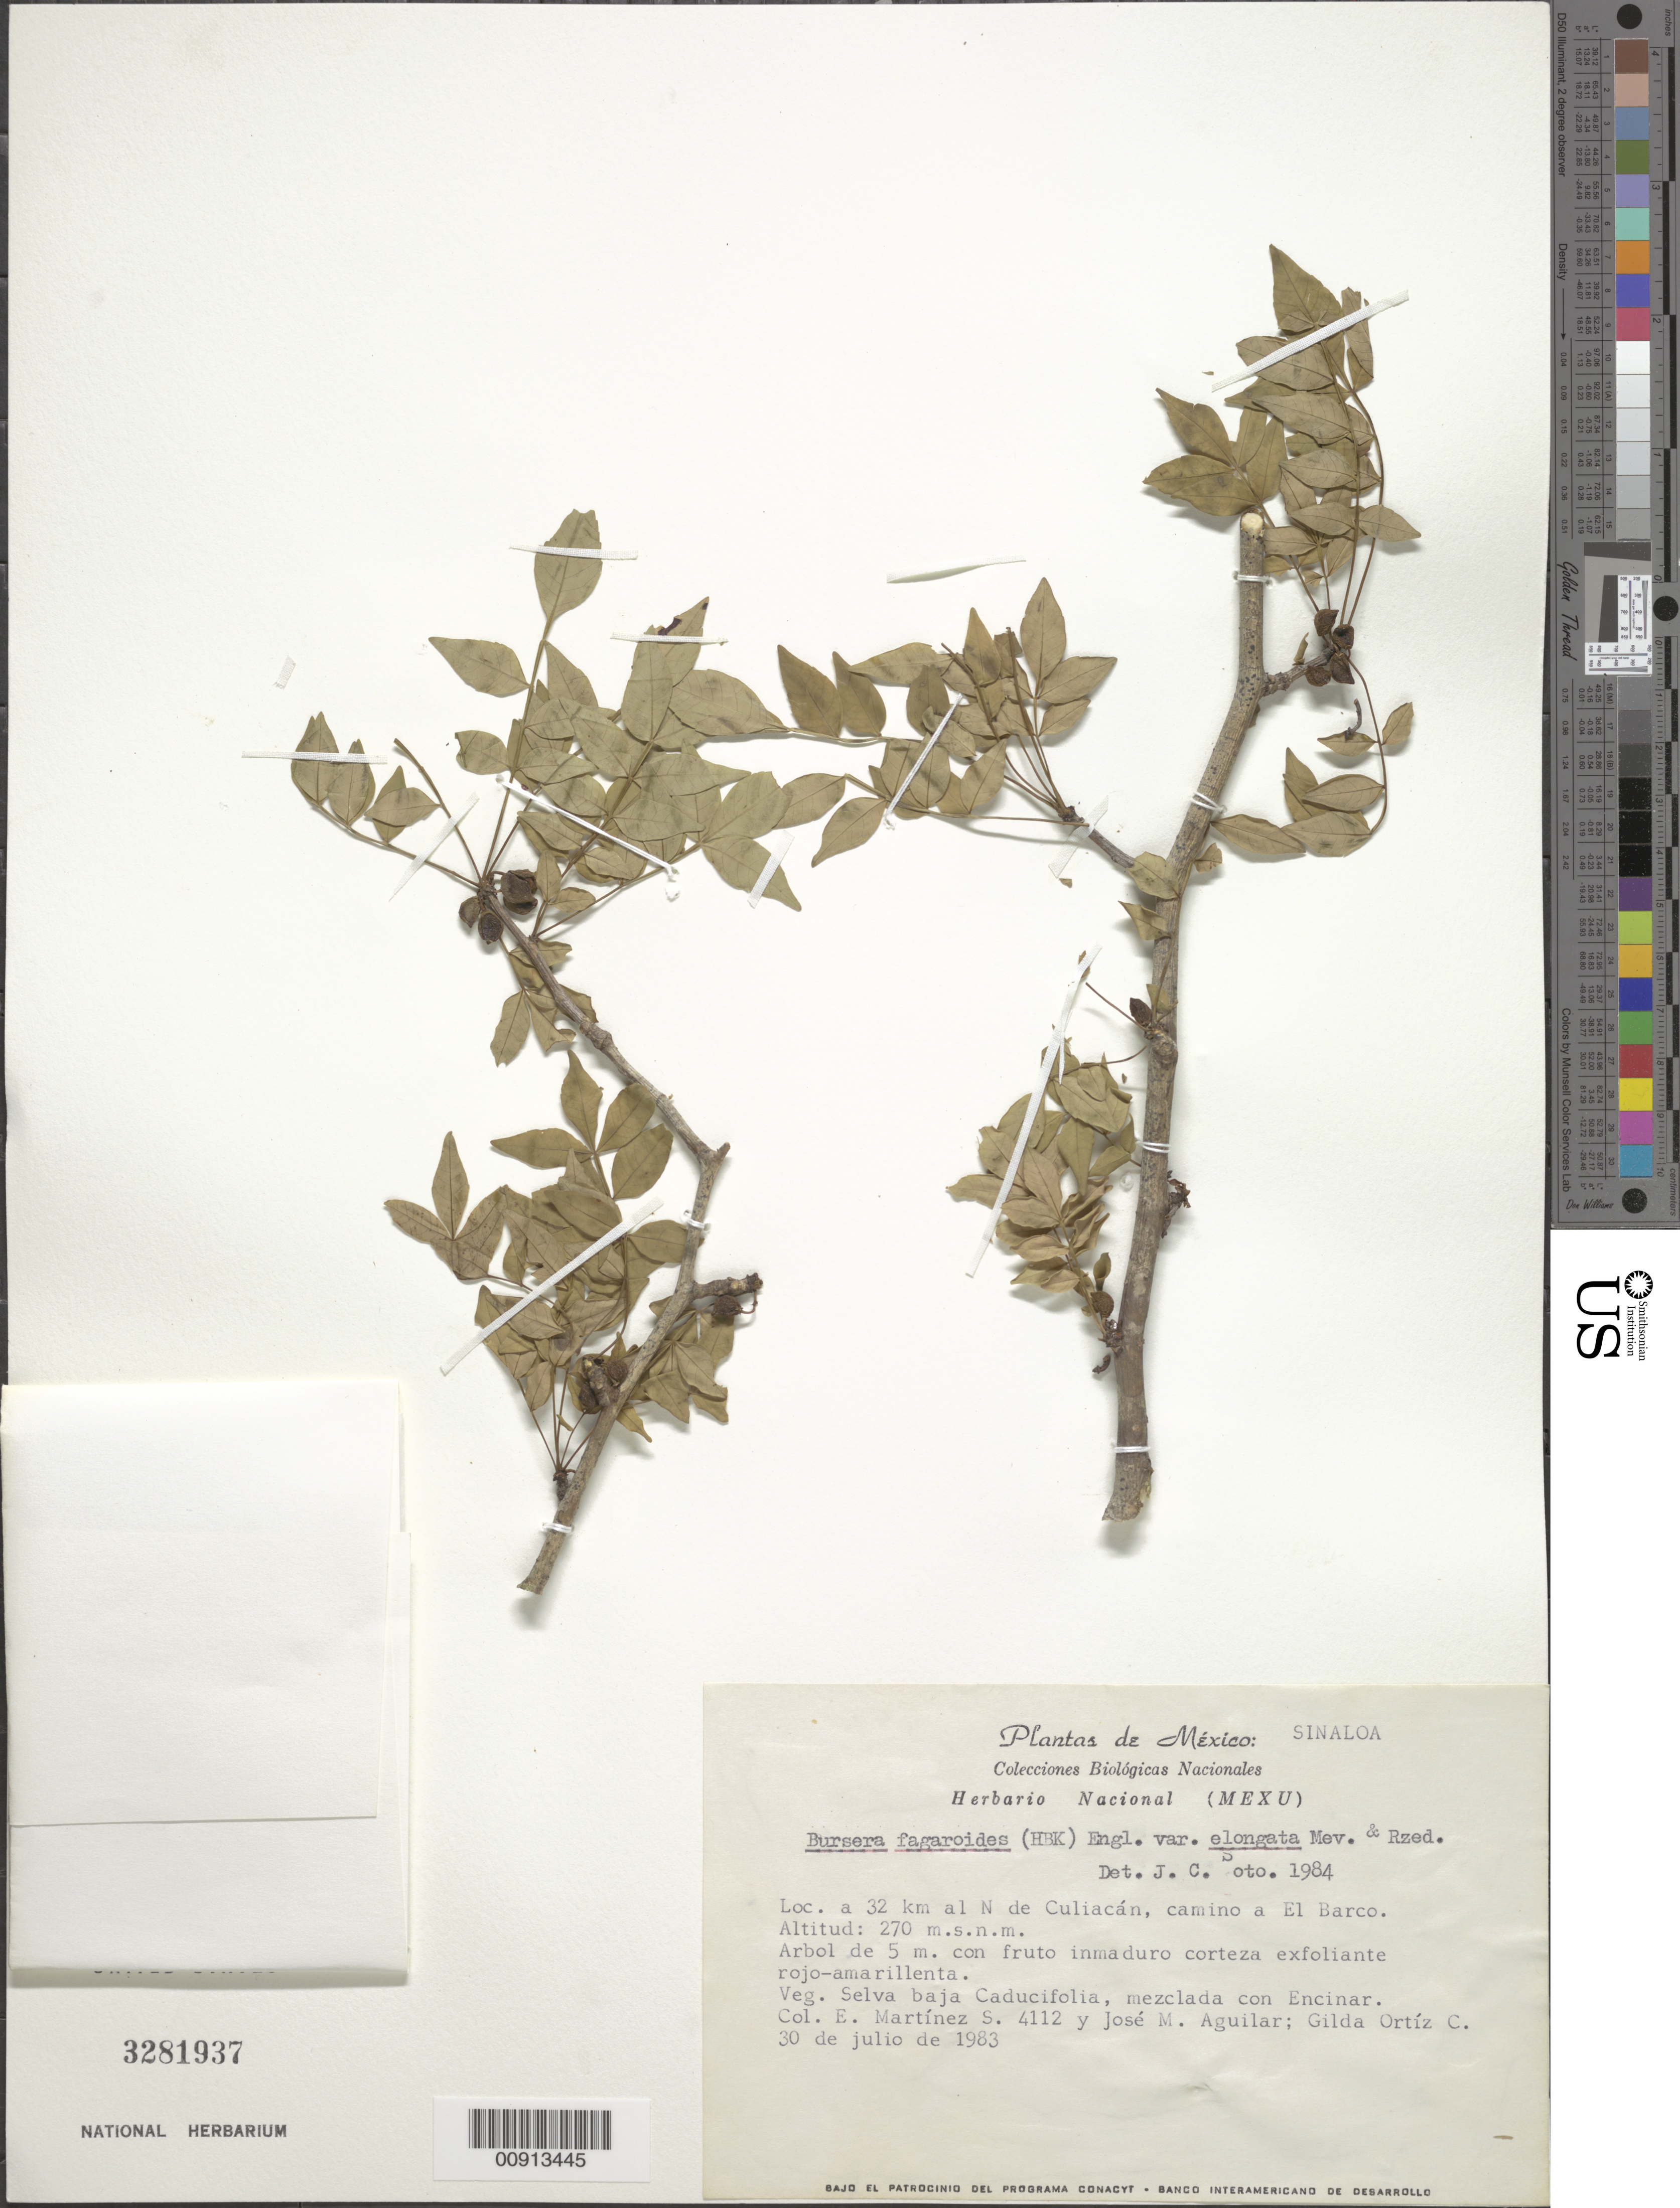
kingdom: Plantae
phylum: Tracheophyta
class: Magnoliopsida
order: Sapindales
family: Burseraceae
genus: Bursera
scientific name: Bursera fagaroides var. elongata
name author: (Kunth) Engl.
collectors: E. M. Martínez S., J. H. Allison & Ortíz C., G.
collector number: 4112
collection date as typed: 30 Jul 1983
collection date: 1983-07-30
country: Mexico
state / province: Sinaloa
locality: Sinaloa: a 32 km. al N de Culiacán, camino a El Barco.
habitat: Selva baja Caducifolia, mezclada con Encinar.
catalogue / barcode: US 3281937